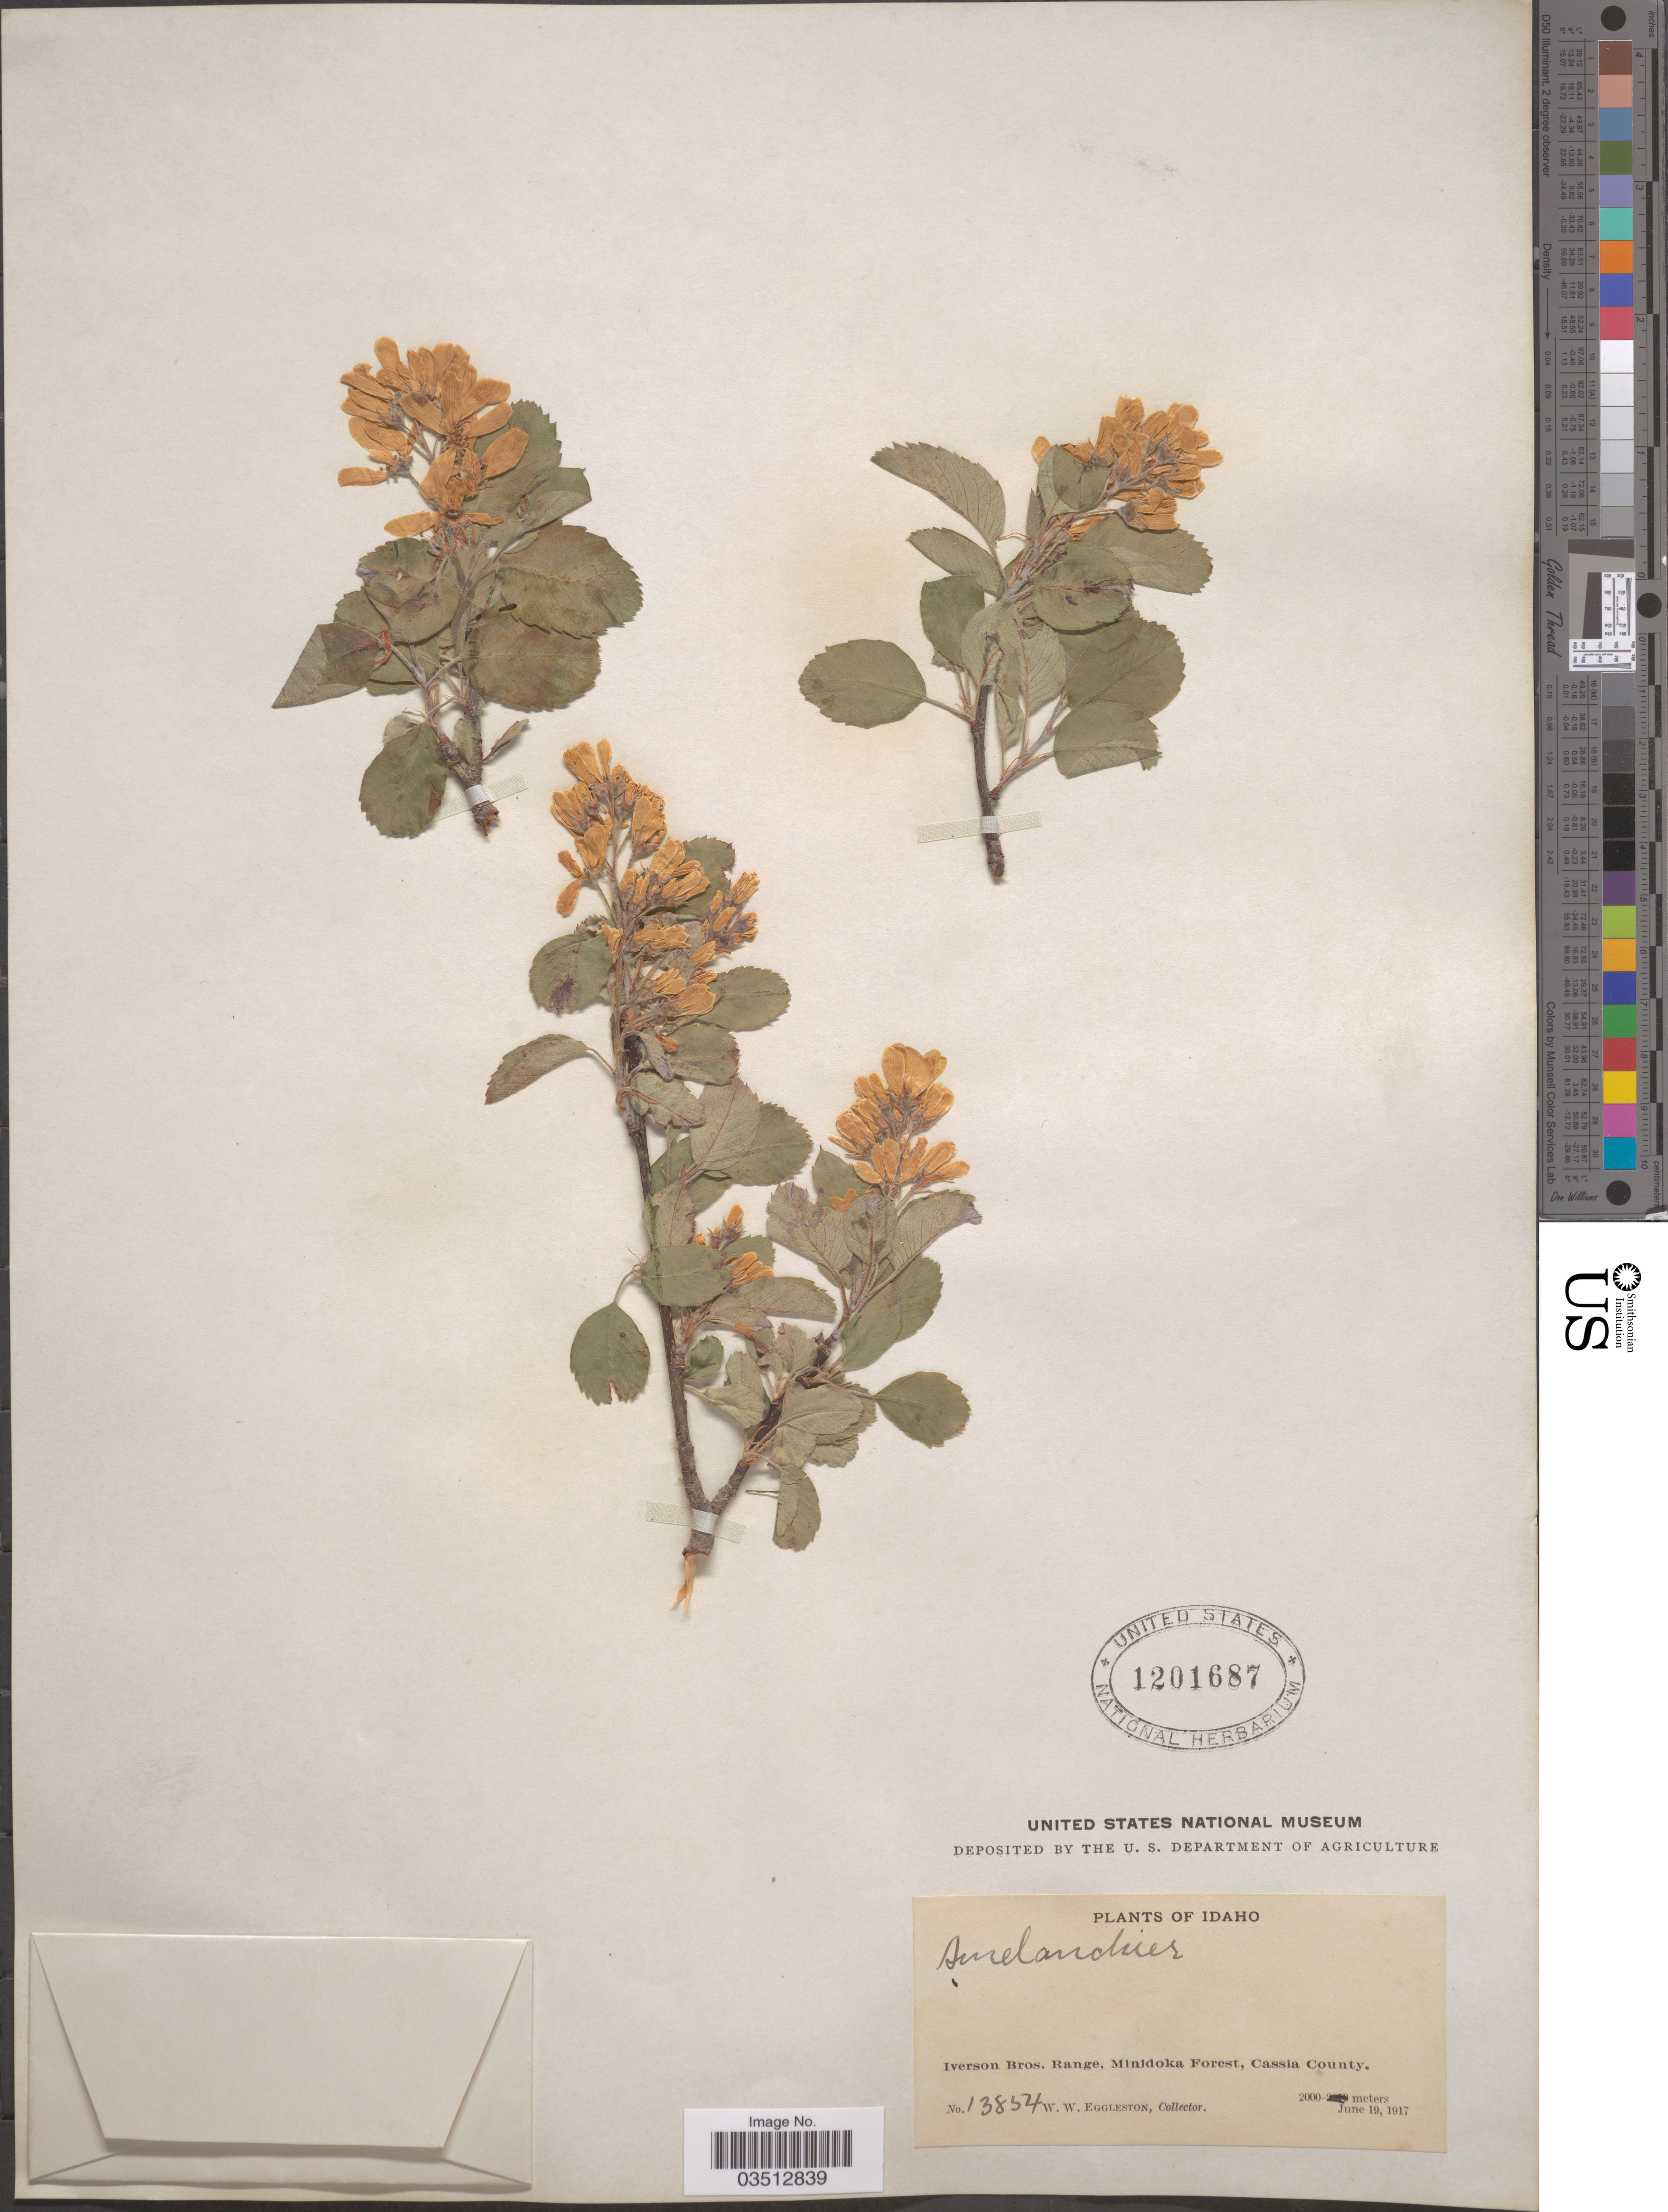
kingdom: Plantae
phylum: Tracheophyta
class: Magnoliopsida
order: Rosales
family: Rosaceae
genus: Amelanchier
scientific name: Amelanchier sp.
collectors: W. W. Eggleston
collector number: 13854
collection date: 1917-06-19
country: United States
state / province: Idaho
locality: Iverson Bros. Range, Minidoka Forest, Cassia County.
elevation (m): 2000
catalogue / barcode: US 1201687